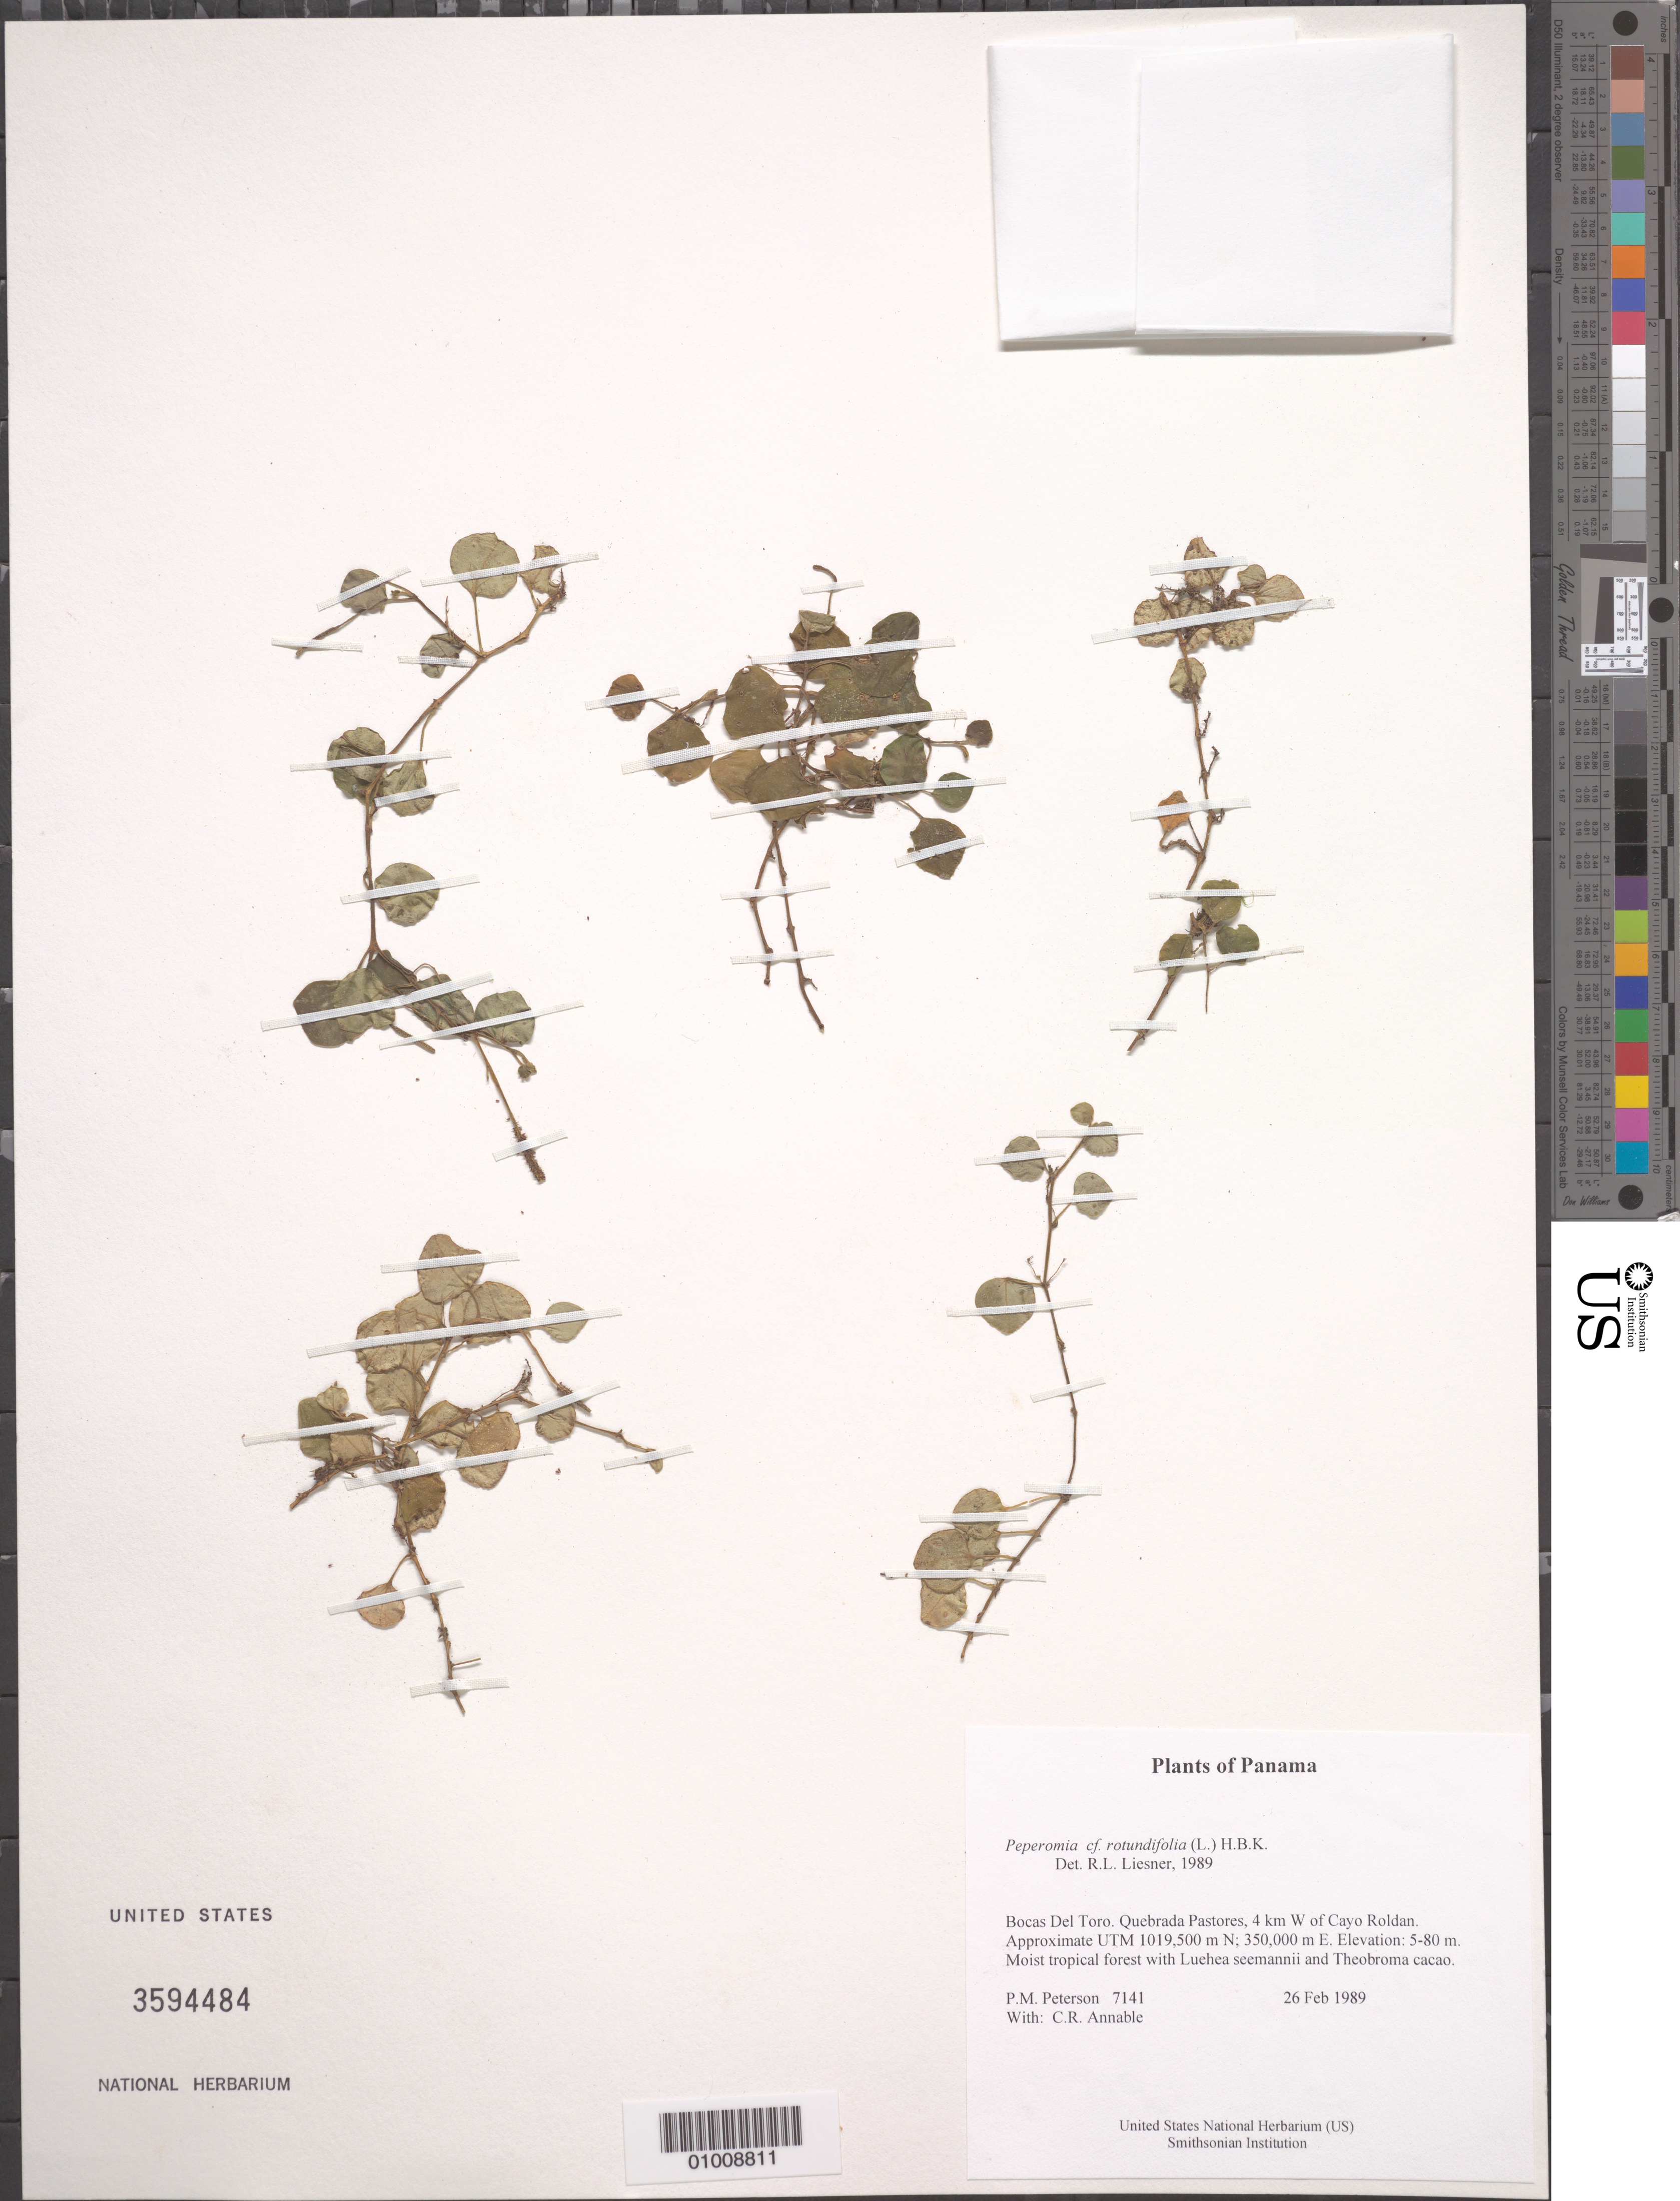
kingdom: Plantae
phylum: Tracheophyta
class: Magnoliopsida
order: Piperales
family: Piperaceae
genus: Peperomia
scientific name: Peperomia rotundifolia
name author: (L.) Kunth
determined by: Liesner, R. L.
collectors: P. M. Peterson & C. R. Annable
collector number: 07141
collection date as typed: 26 Feb 1989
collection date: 1989-02-26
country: Panama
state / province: Bocas del Toro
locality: Quebrada Pastores, 4 km W of Cayo Roldan. Approximate UTM 1019,500 m N; 350,000 m E.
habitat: Moist tropical forest with Luehea seemannii and Theobroma cacao.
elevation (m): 5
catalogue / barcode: US 3594484